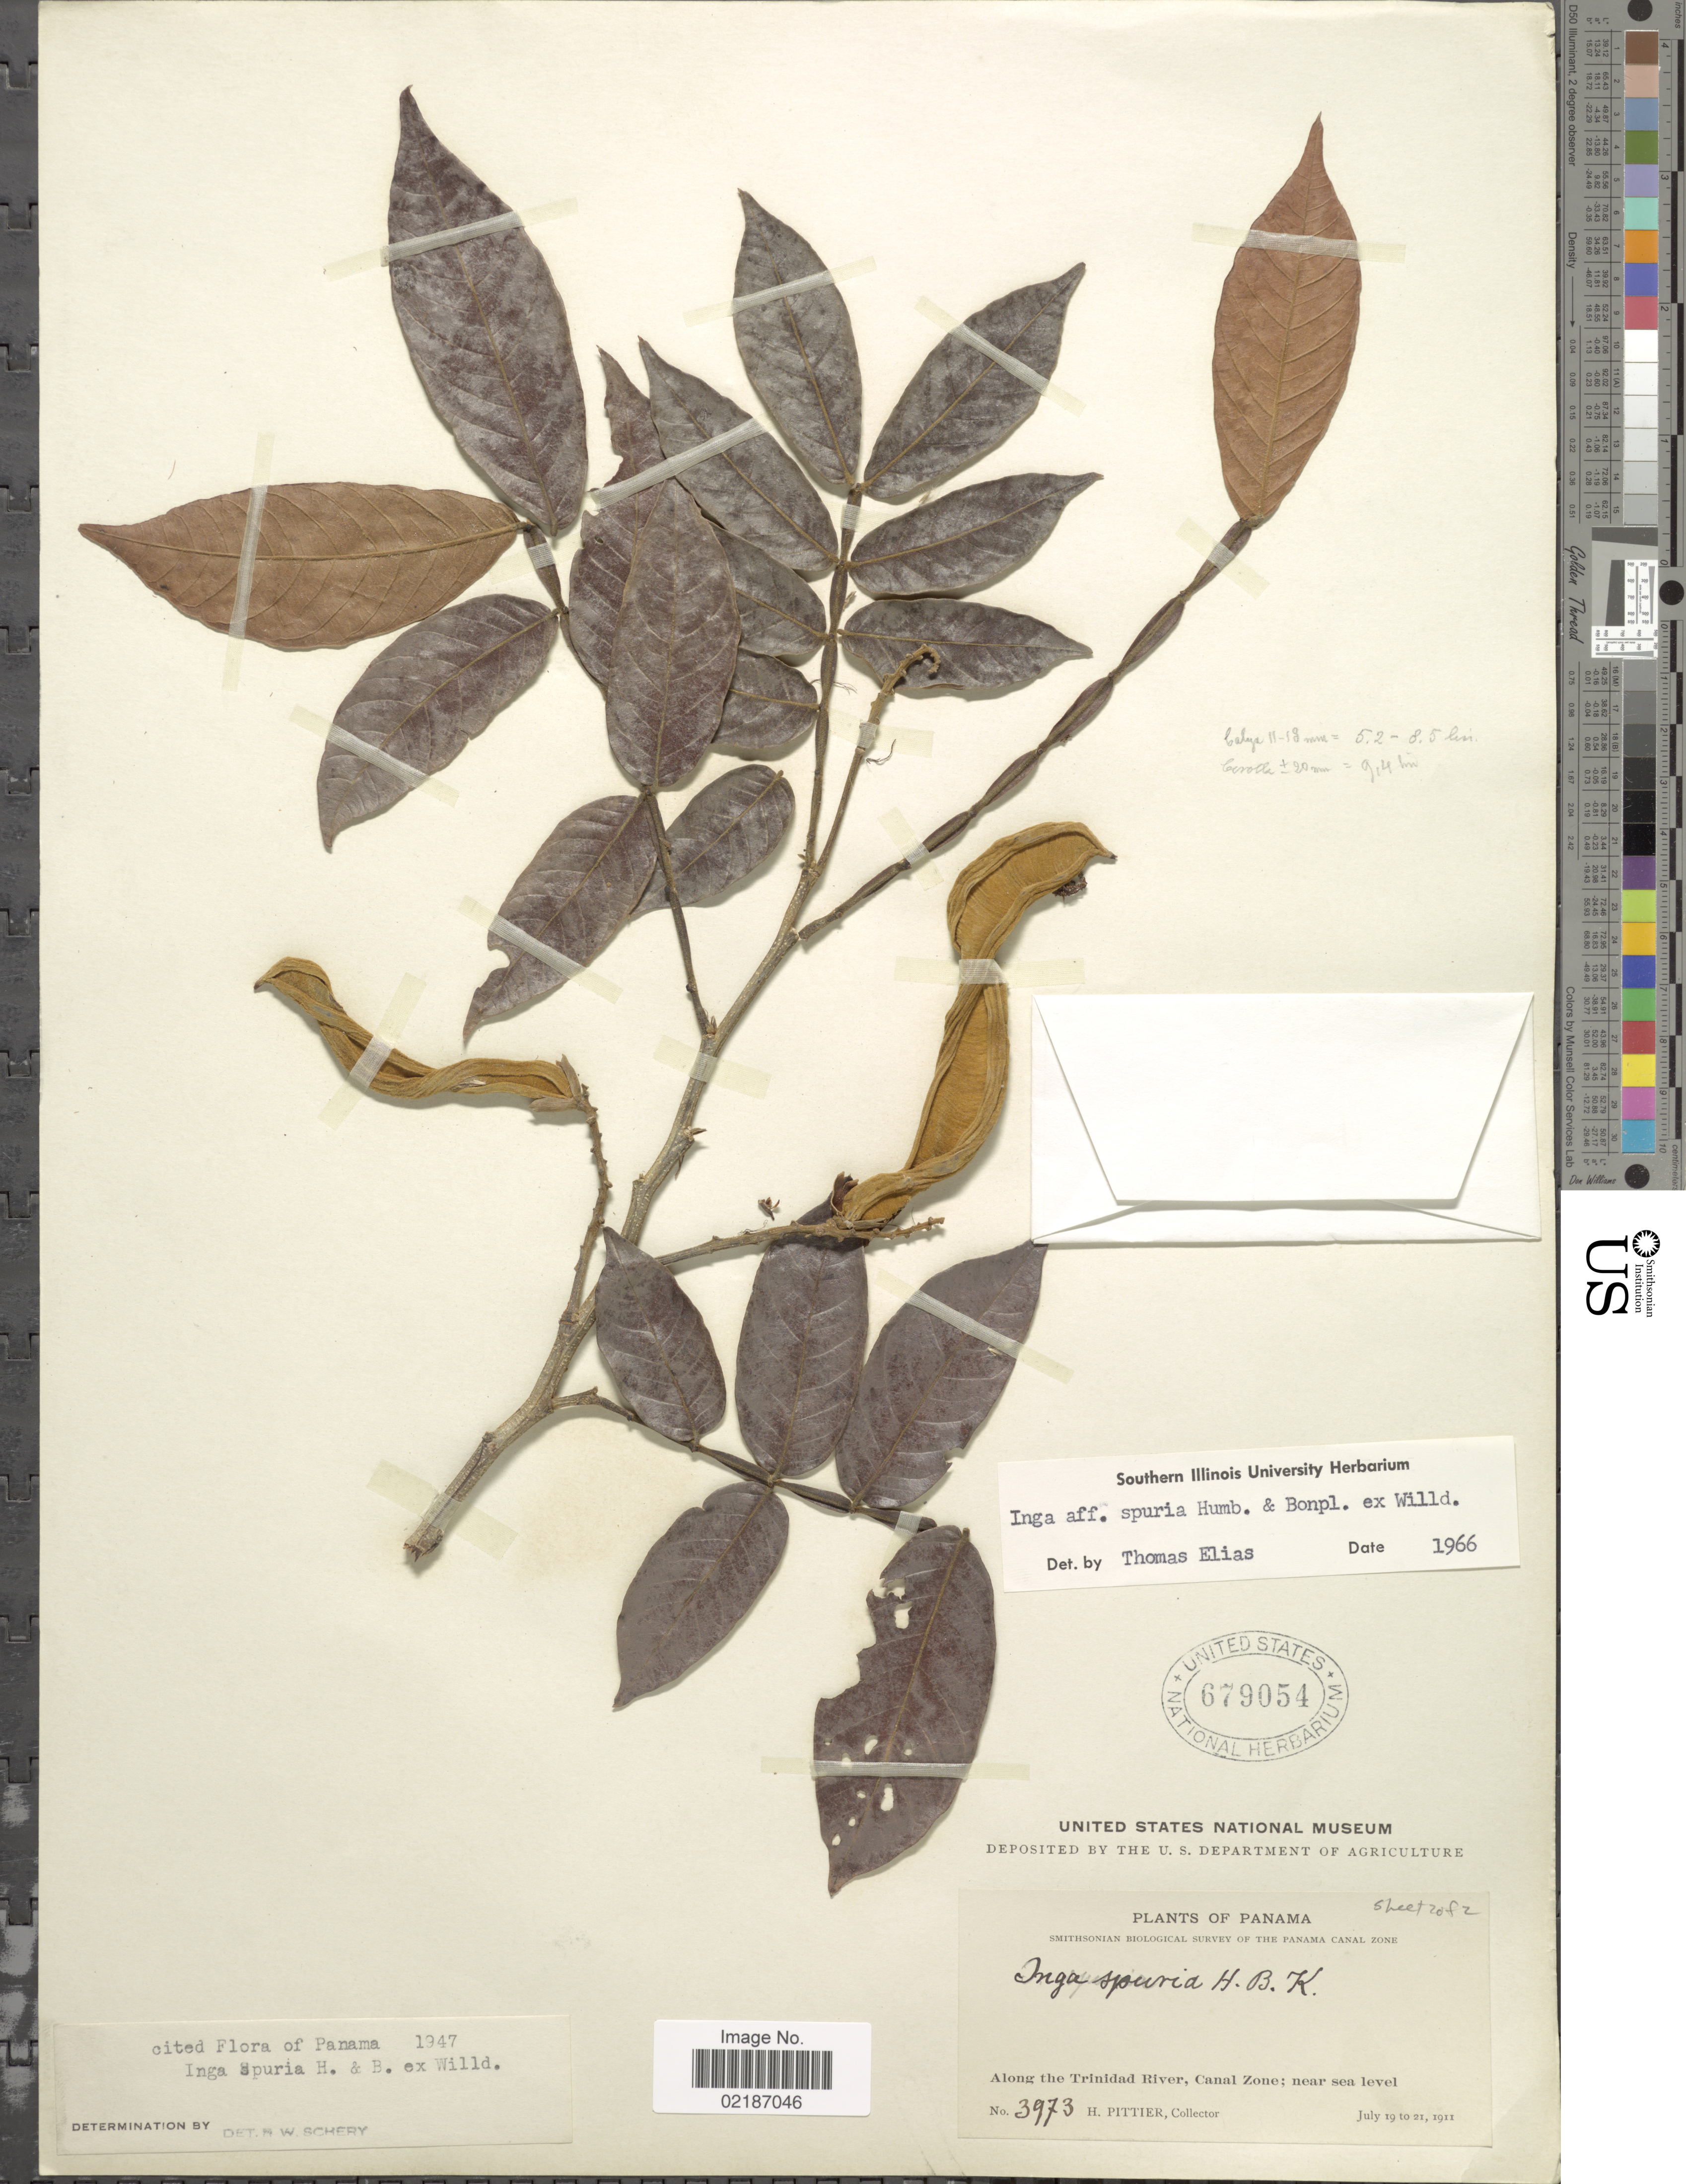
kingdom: Plantae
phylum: Tracheophyta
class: Magnoliopsida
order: Fabales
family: Fabaceae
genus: Inga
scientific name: Inga vera subsp. vera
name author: Willd.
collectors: H. F. Pittier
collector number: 3973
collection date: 1911-07-19/1911-07-21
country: Panama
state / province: Colón / Panamá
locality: Along the Trinidad River, Canal Zone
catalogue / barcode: US 679054